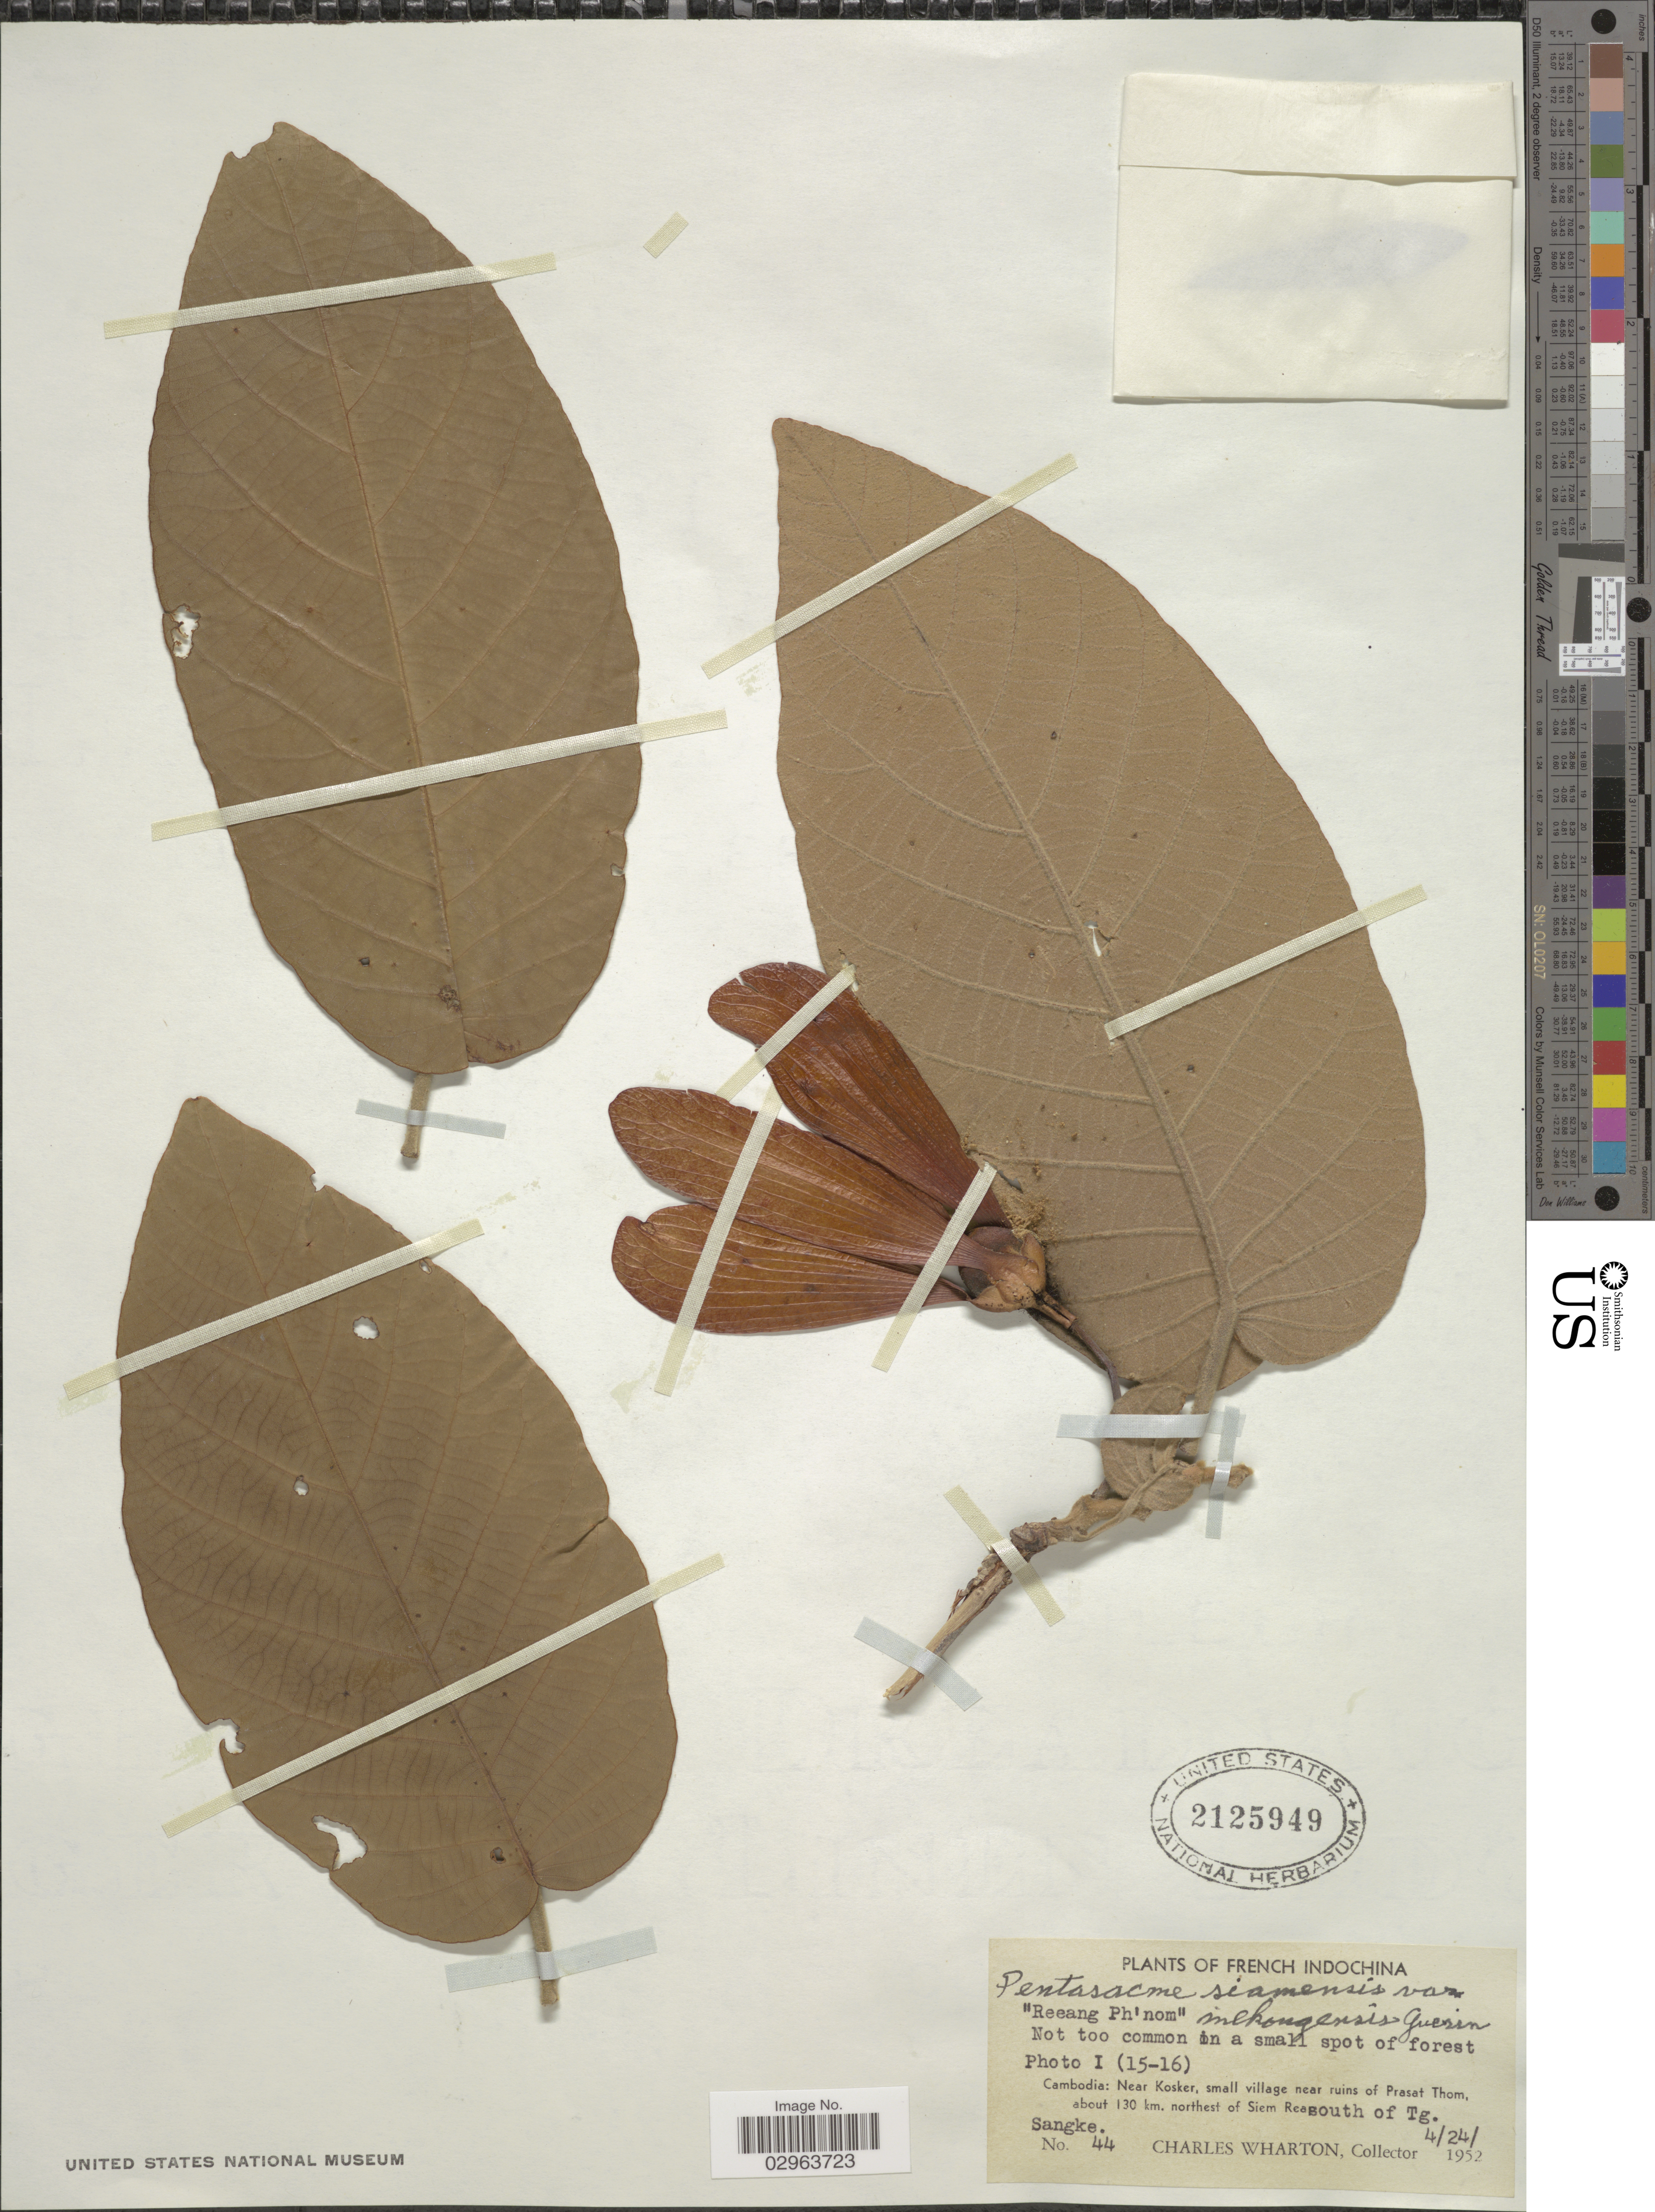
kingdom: Plantae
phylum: Tracheophyta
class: Magnoliopsida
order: Malvales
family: Dipterocarpaceae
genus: Pentacme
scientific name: Pentacme siamensis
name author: (Miq.) Kurz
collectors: C. Wharton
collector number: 44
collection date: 1952-04-24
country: Cambodia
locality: French Indochina. Near Kosker, small village near ruins of Prasat Thom, about 130 km. northest of Siem Rea south of Tg. Sangke.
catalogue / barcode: US 2125949